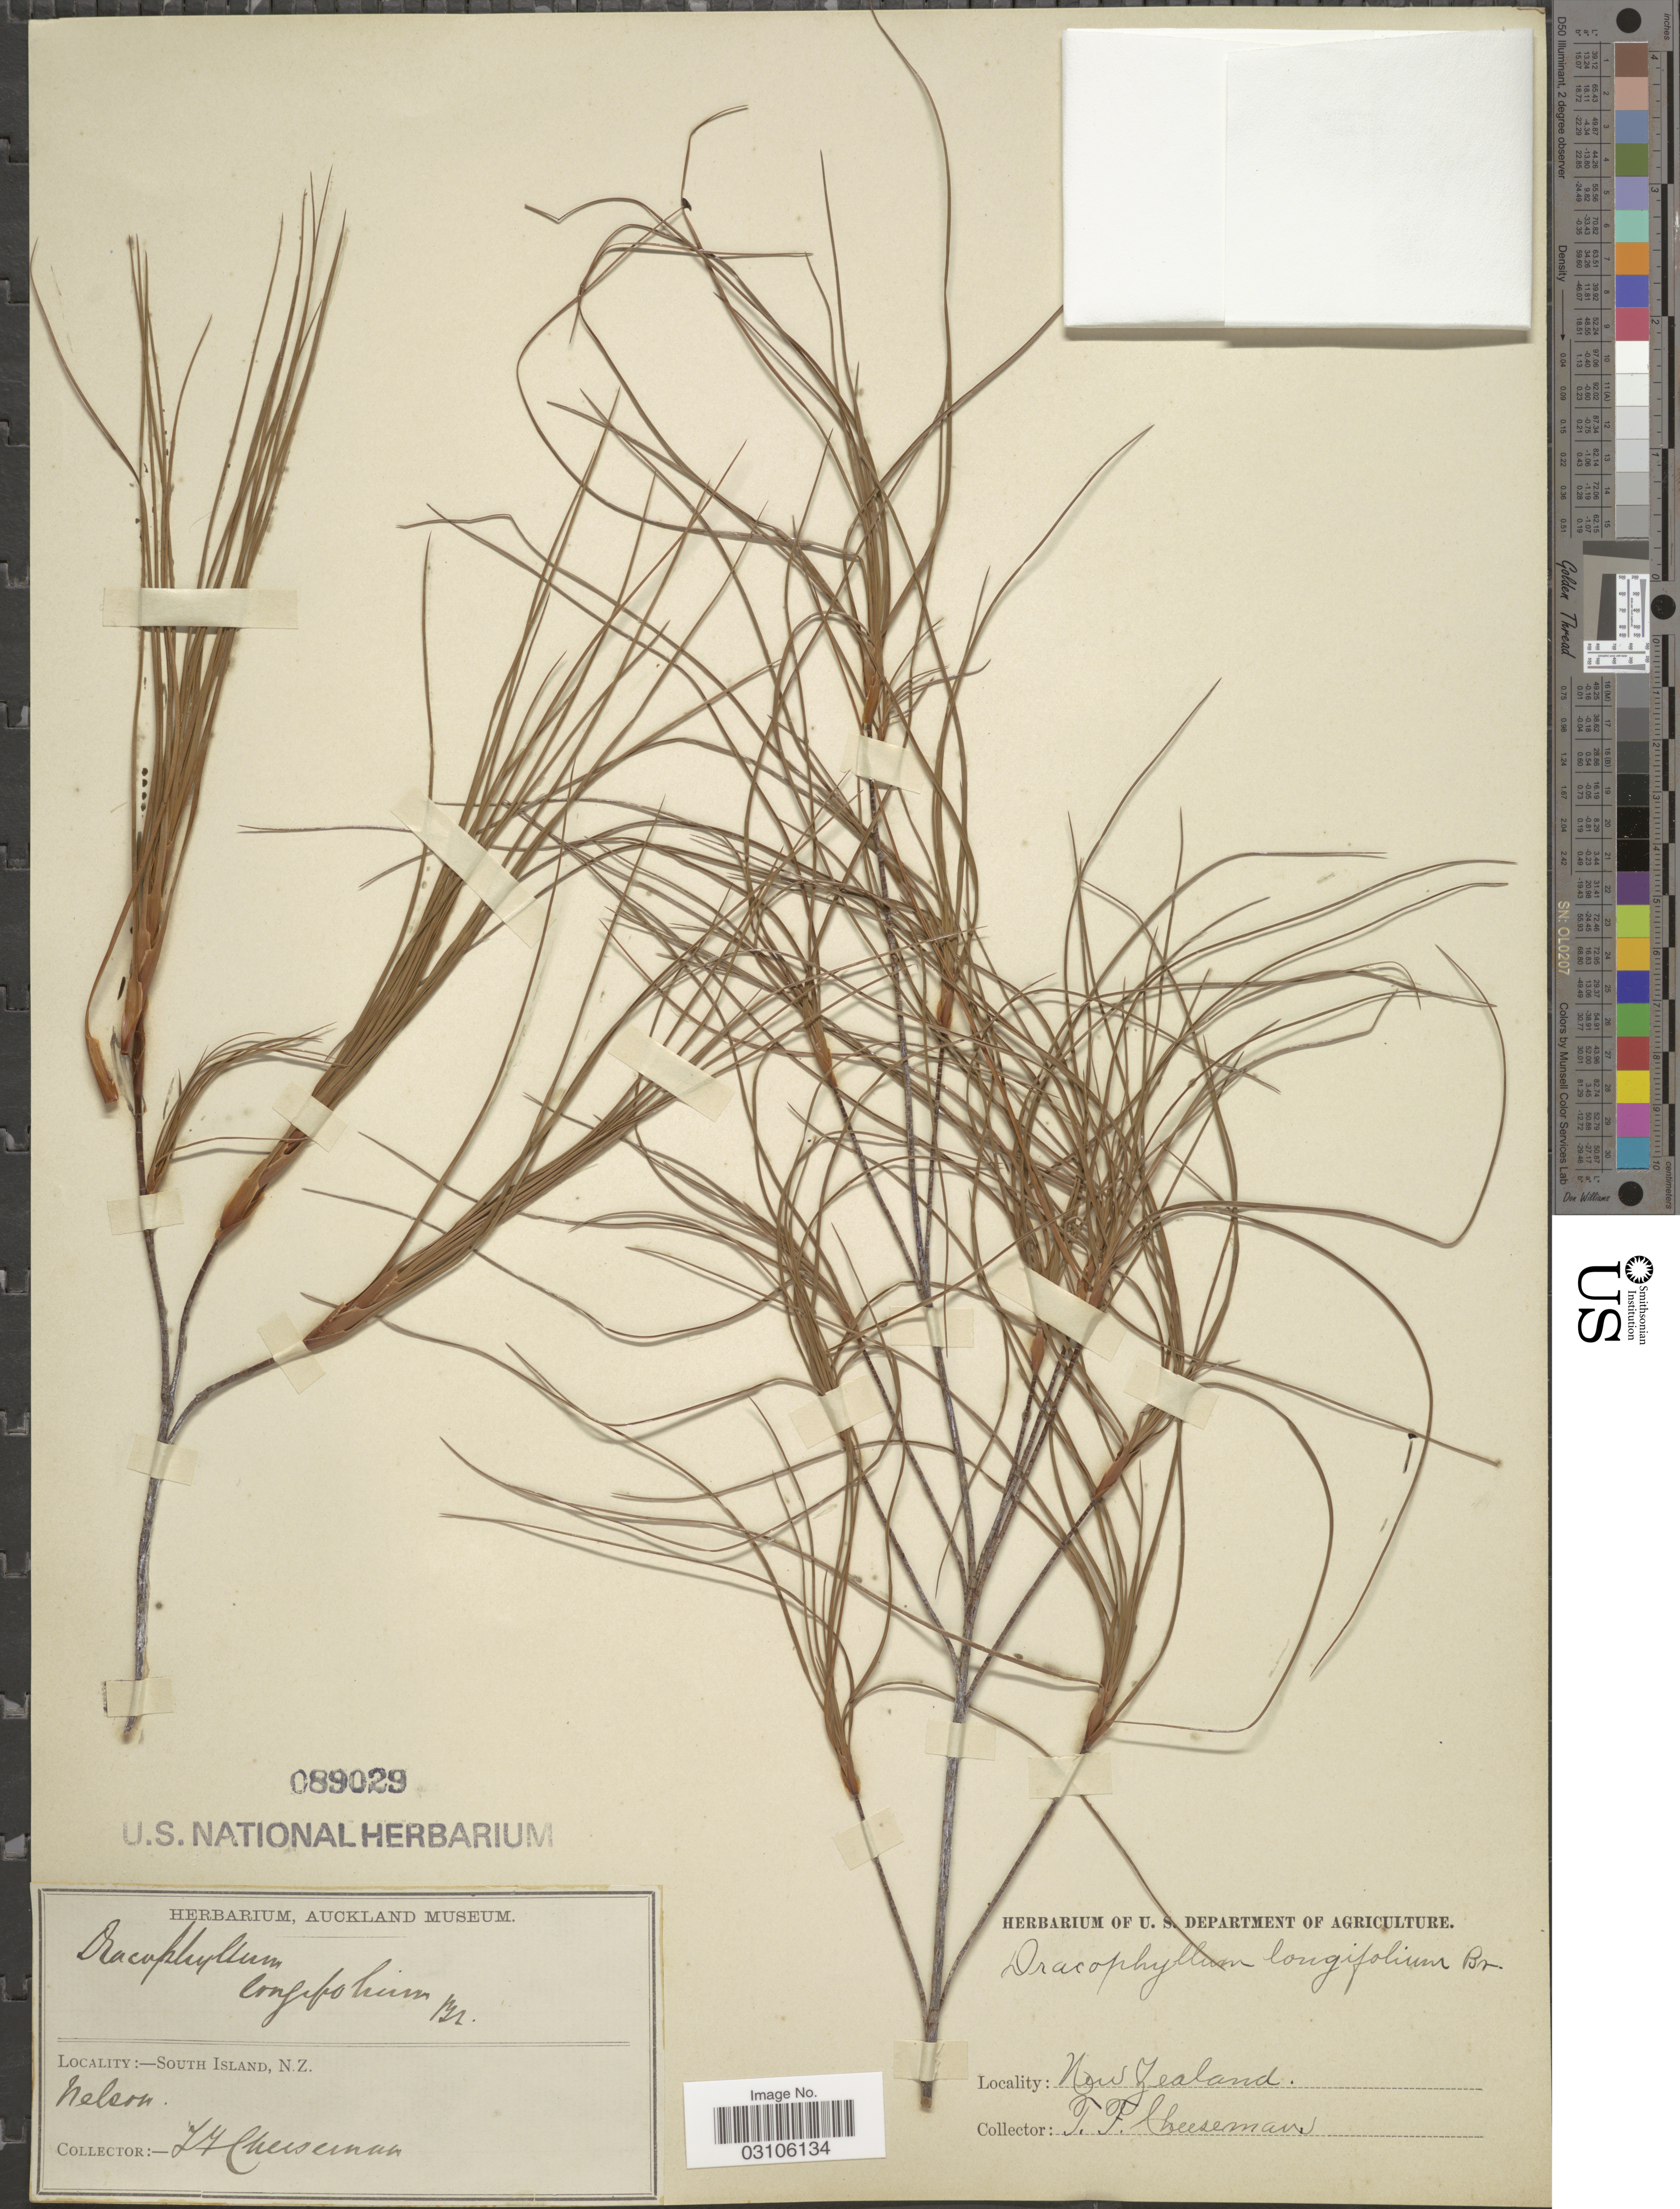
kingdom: Plantae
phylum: Tracheophyta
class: Magnoliopsida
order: Ericales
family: Ericaceae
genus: Dracophyllum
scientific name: Dracophyllum longifolium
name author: (J.R. Forst. & G. Forst.) R. Br. ex Roem. & Schult.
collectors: T. F. Cheeseman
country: New Zealand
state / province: Nelson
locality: South Island, N.Z.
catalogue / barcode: US 89029